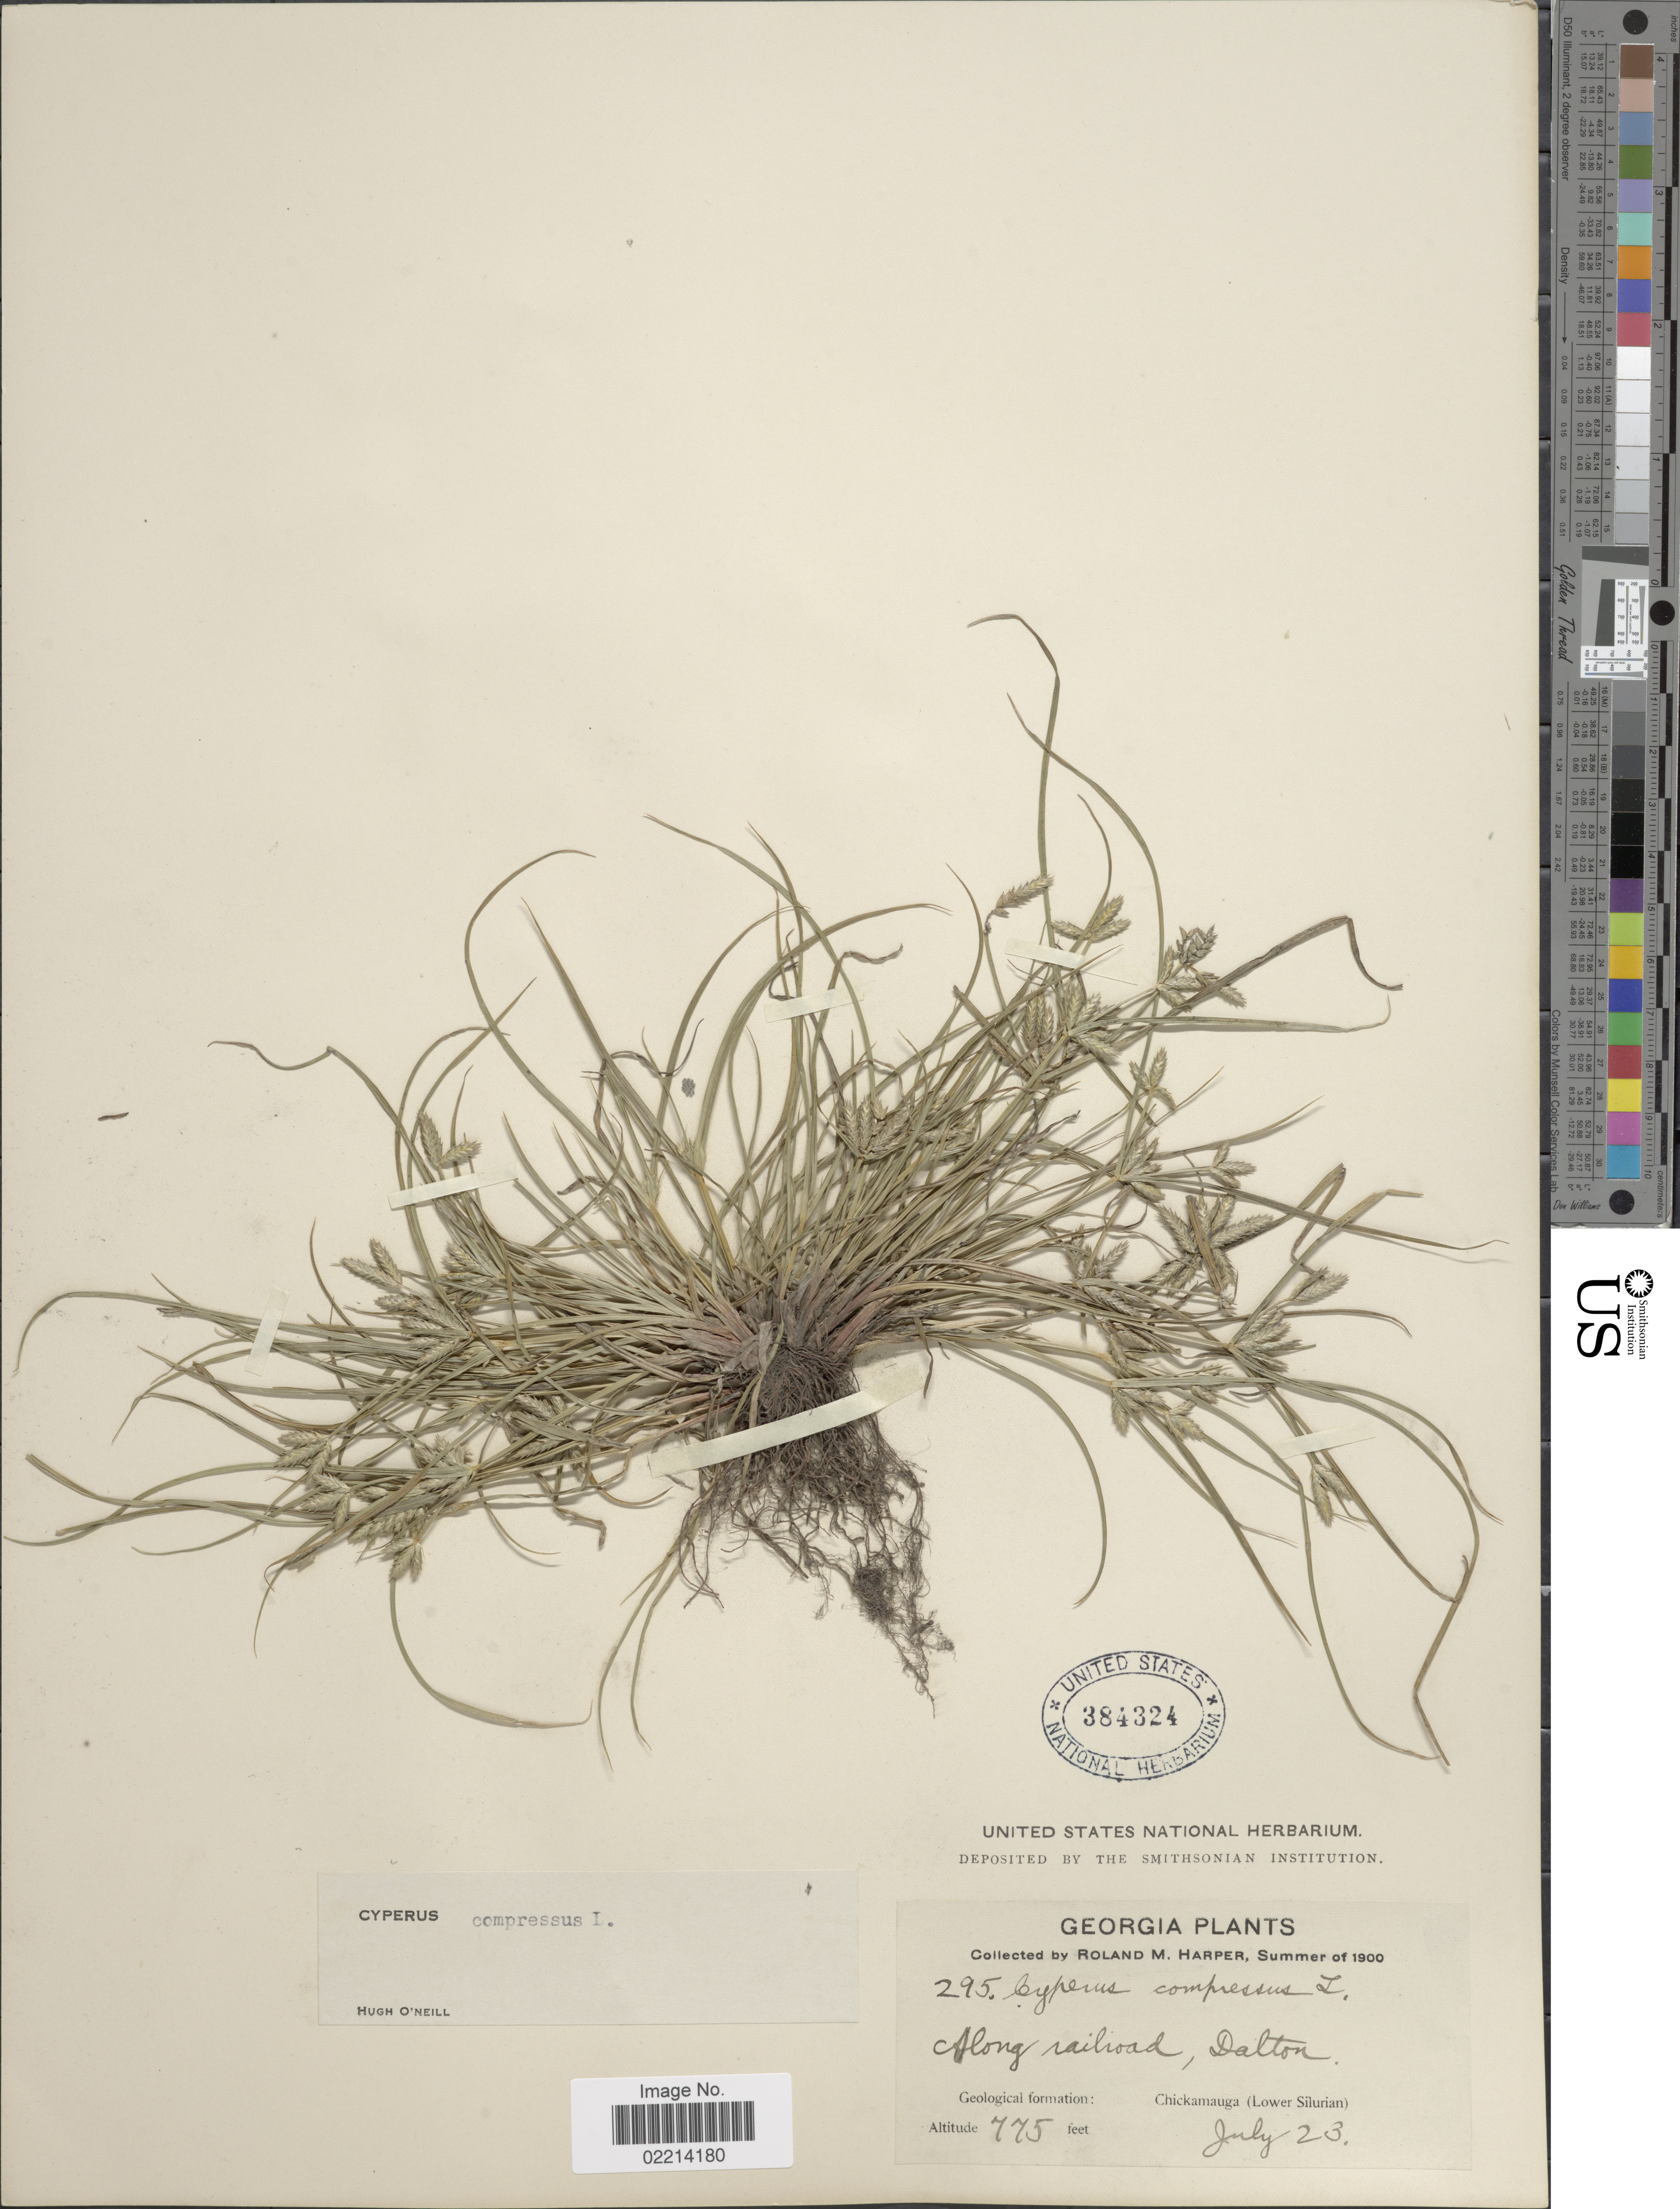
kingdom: Plantae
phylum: Tracheophyta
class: Liliopsida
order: Poales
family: Cyperaceae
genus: Cyperus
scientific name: Cyperus compressus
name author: L.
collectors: R. M. Harper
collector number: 295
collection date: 1900-07-23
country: United States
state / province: Georgia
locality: Along railroad, Dalton. Geological formation: Chickamauga (Lower Silurian)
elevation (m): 236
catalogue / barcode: US 384324